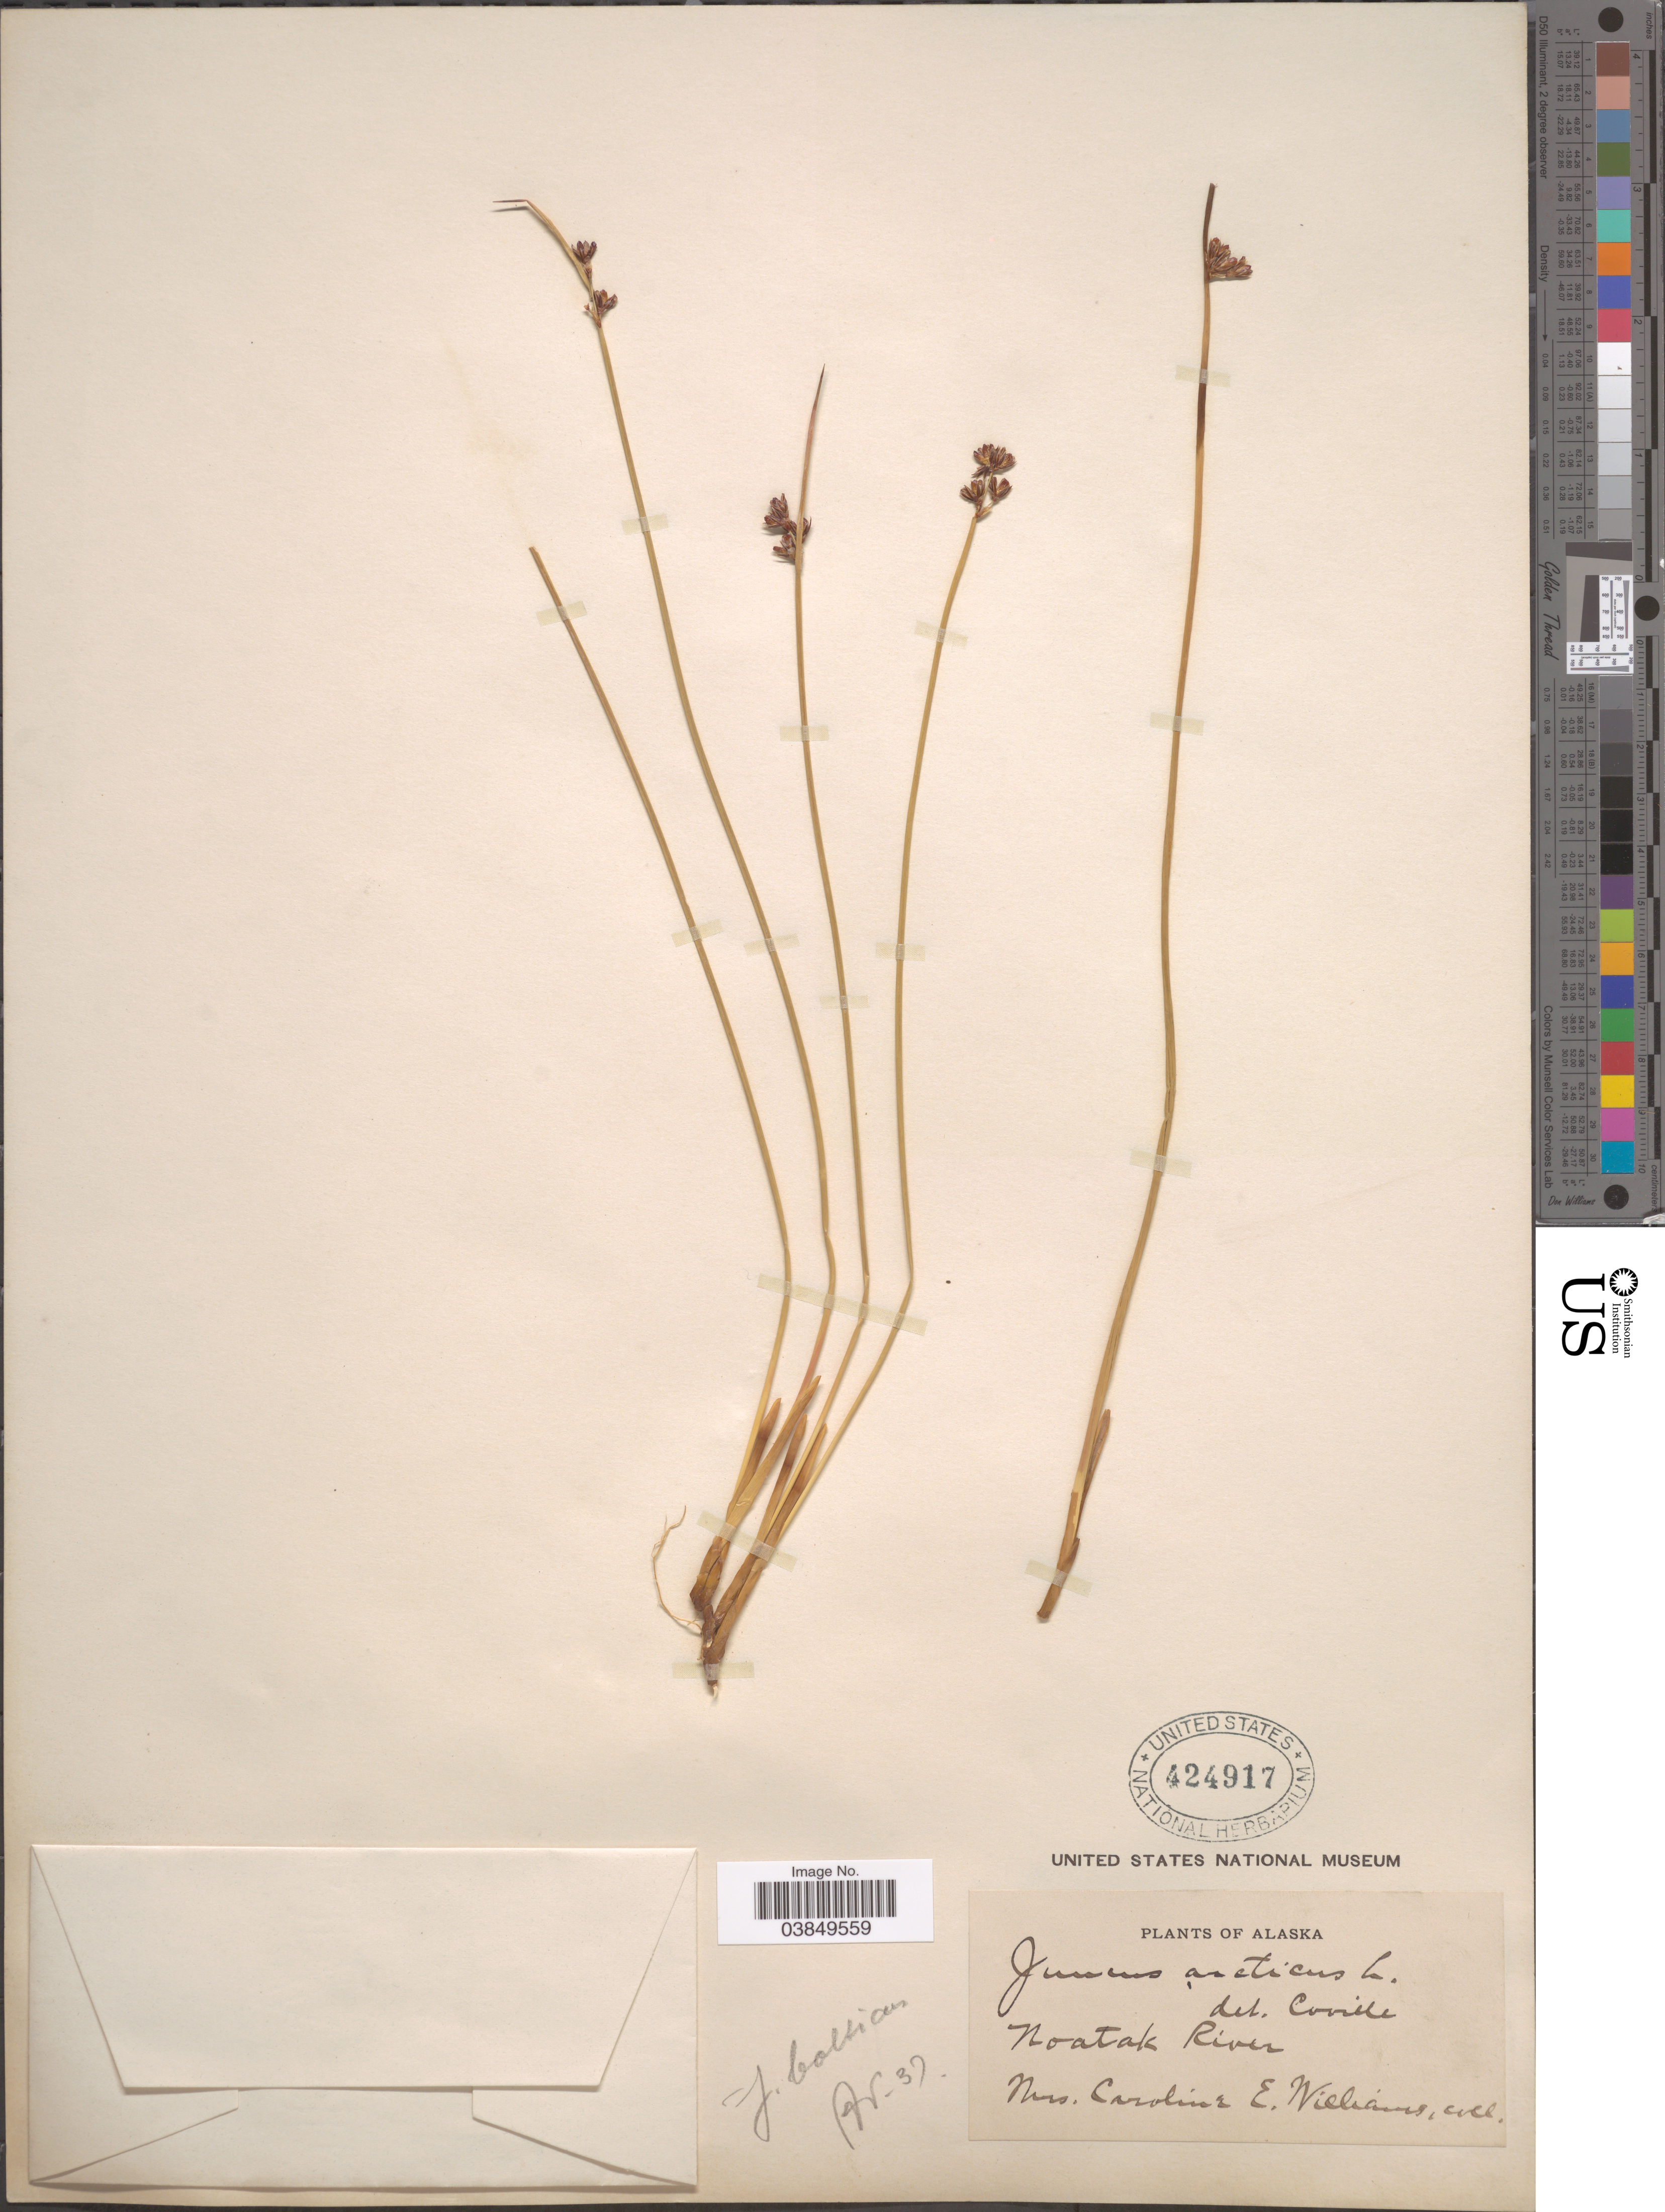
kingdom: Plantae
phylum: Tracheophyta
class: Liliopsida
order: Poales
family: Juncaceae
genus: Juncus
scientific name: Juncus balticus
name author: Willd.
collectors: C. Williams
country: United States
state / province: Alaska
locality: Noatak River.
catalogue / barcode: US 424917